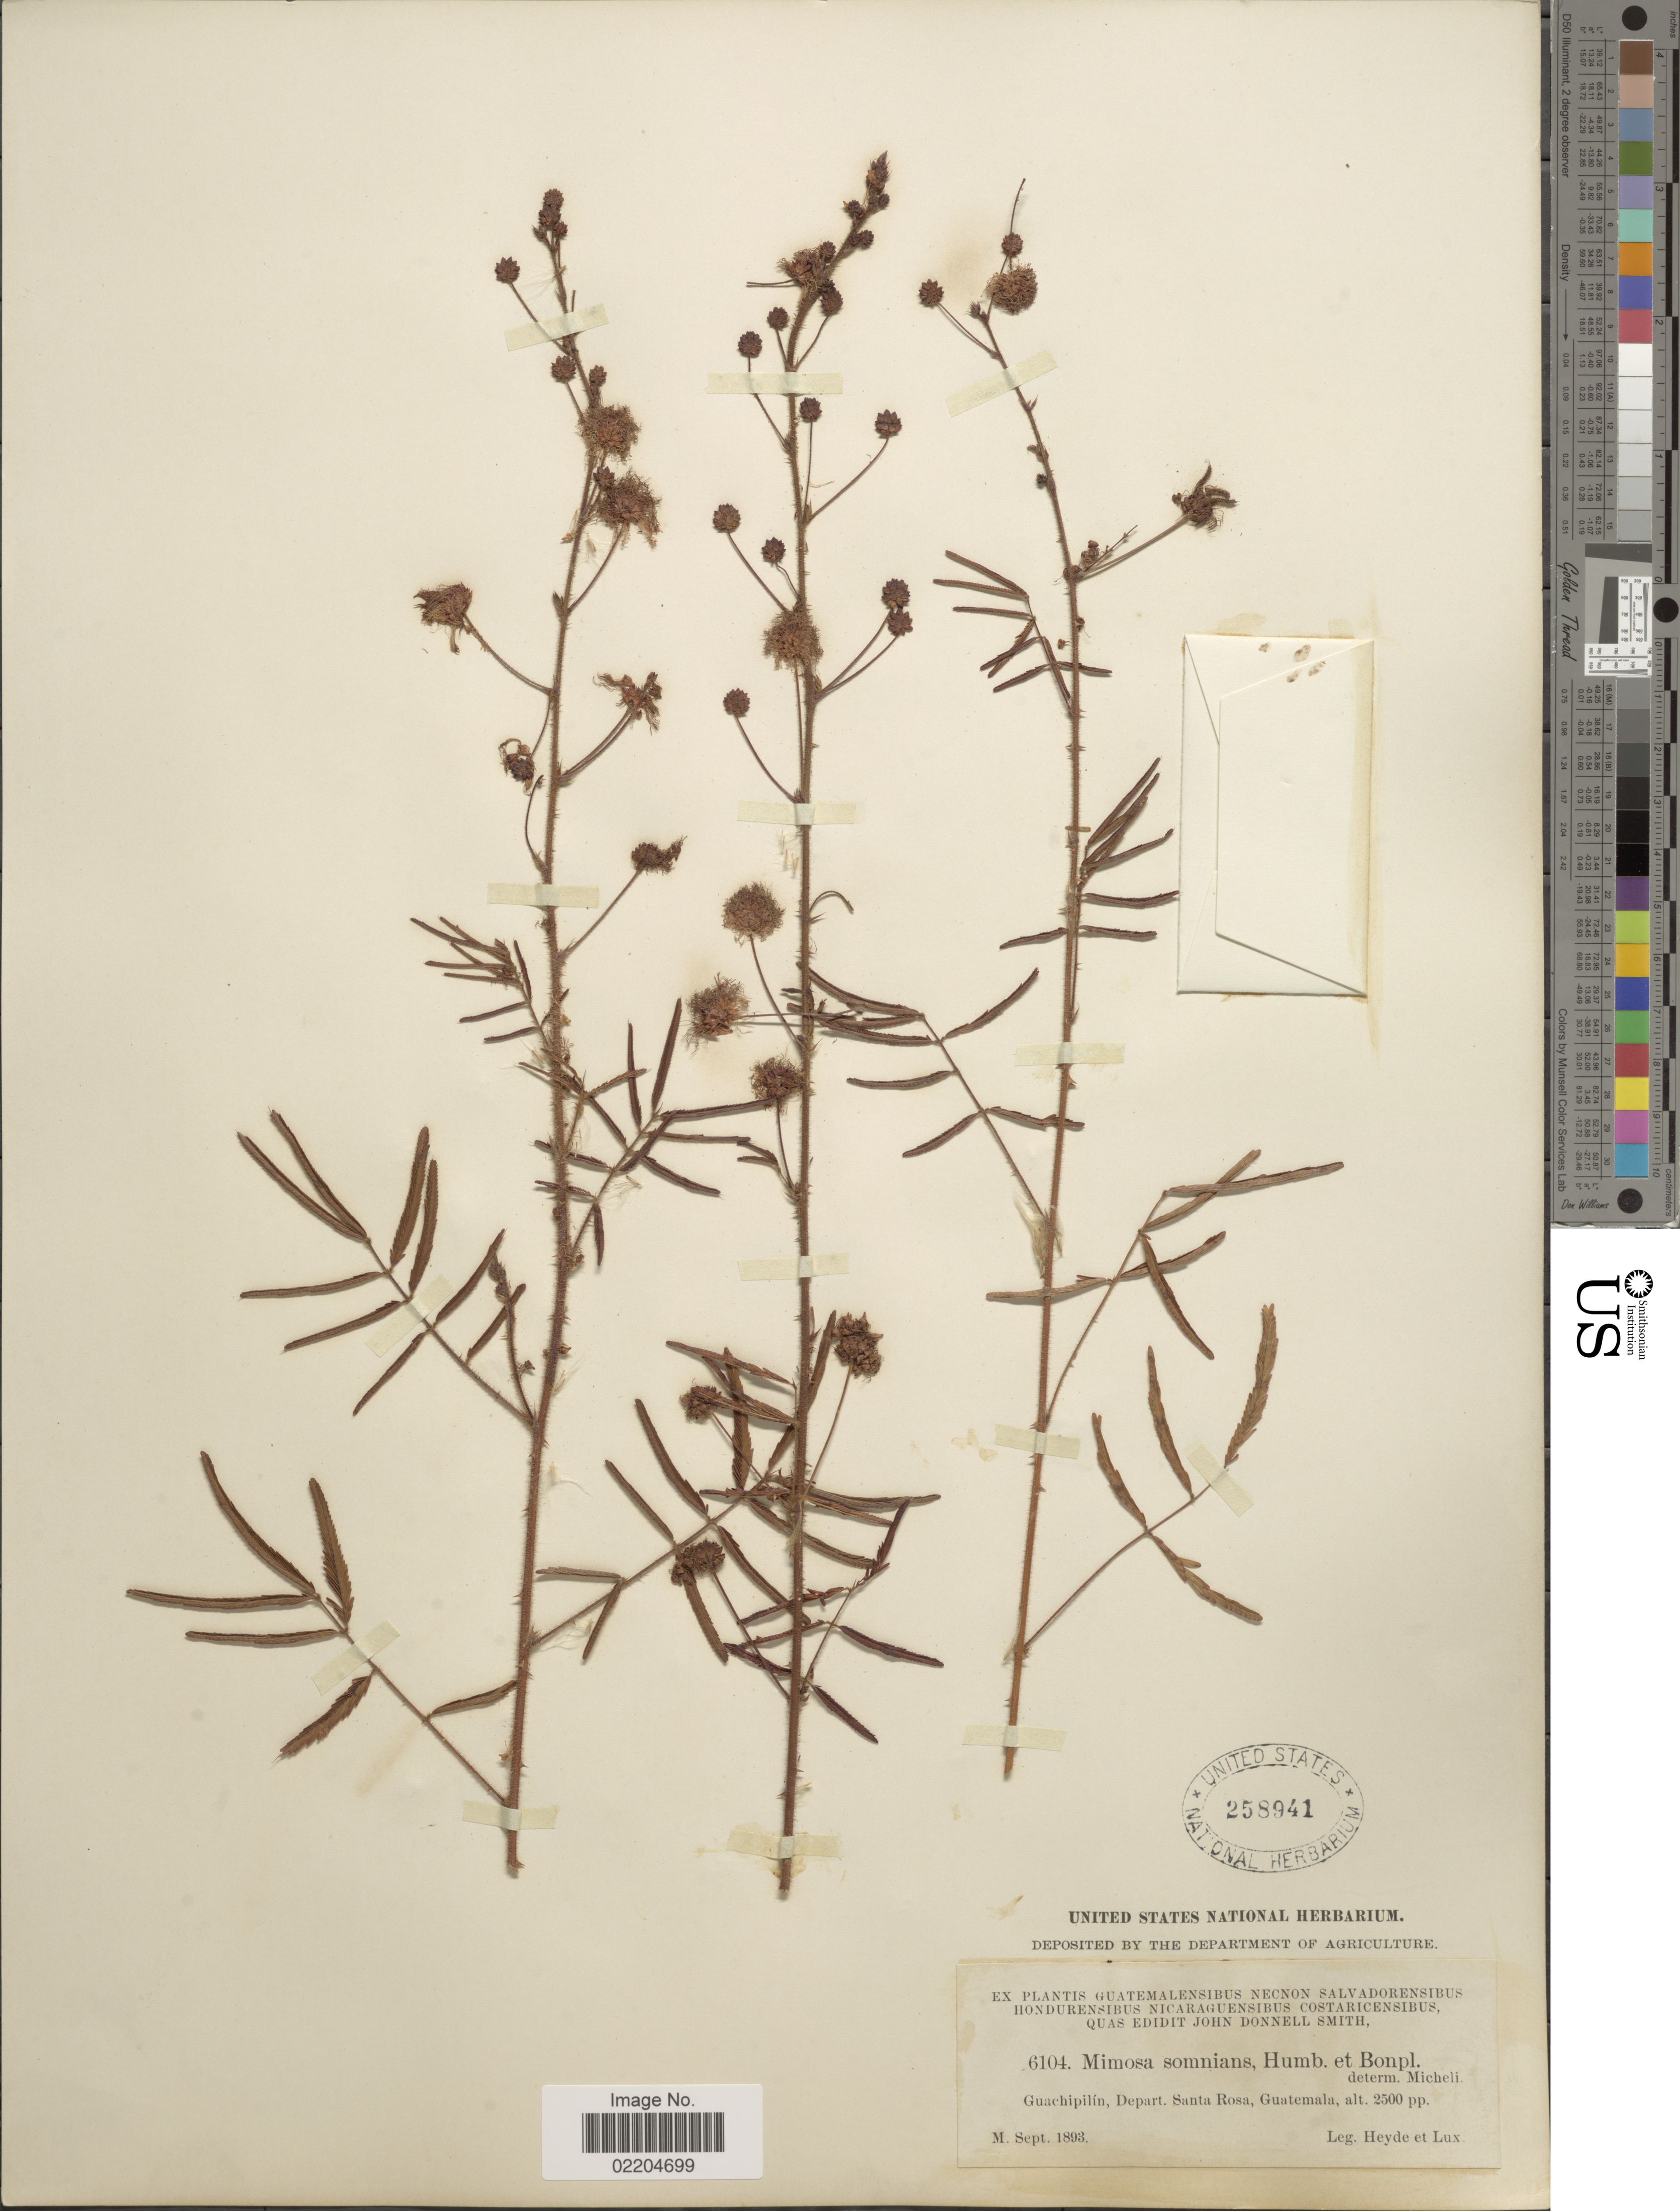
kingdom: Plantae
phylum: Tracheophyta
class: Magnoliopsida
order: Fabales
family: Fabaceae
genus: Mimosa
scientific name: Mimosa somnians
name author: Humb. & Bonpl. ex Willd.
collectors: Heyde & Lux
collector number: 6104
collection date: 1893-09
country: Guatemala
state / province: Santa Rosa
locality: Guachipiliin, Depart. Santa Rosa, Guatemala.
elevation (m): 762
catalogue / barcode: US 258941